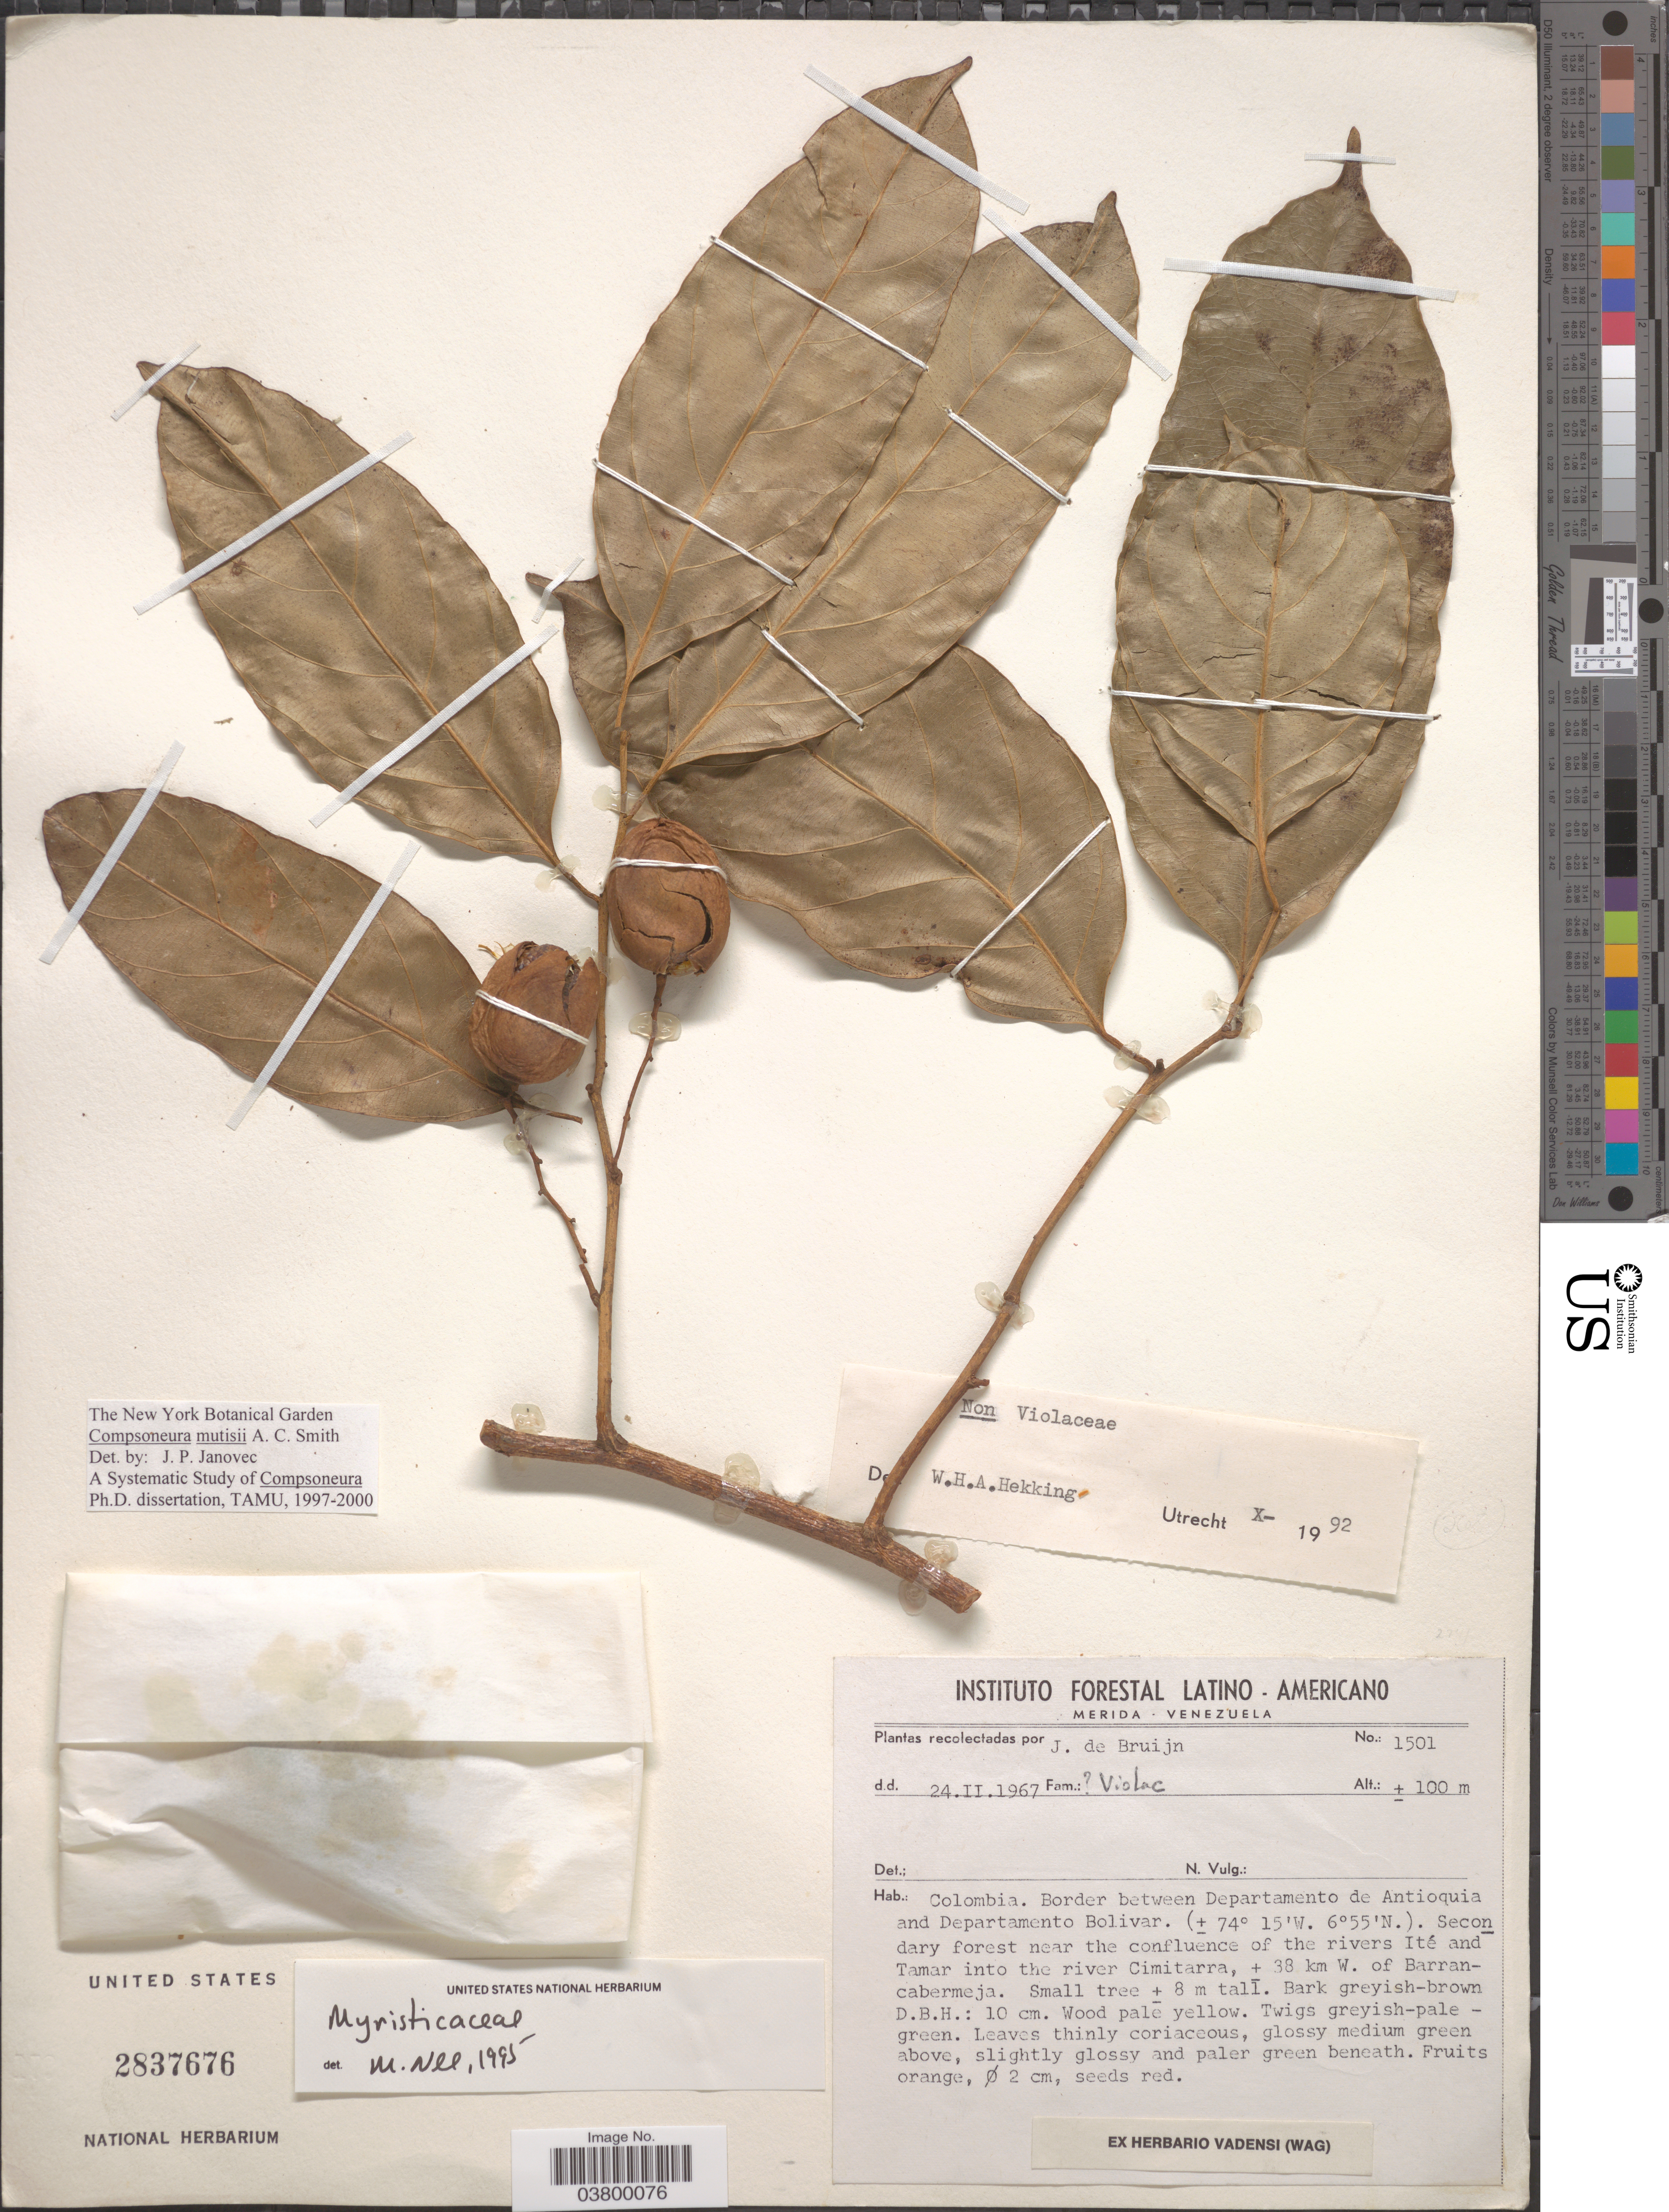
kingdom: Plantae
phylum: Tracheophyta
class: Magnoliopsida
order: Magnoliales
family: Myristicaceae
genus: Compsoneura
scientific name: Compsoneura mutisii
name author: A.C. Sm.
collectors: J. Bruijn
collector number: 1501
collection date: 1967-02-24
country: Colombia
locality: Border between Departamento de Antioquia and Departamento Bolivar. Near the confluence of the rivers Ité and Tamar into the river Cimitarra, ± 38 km W. of Barrancabermeja.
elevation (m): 100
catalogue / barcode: US 2837676